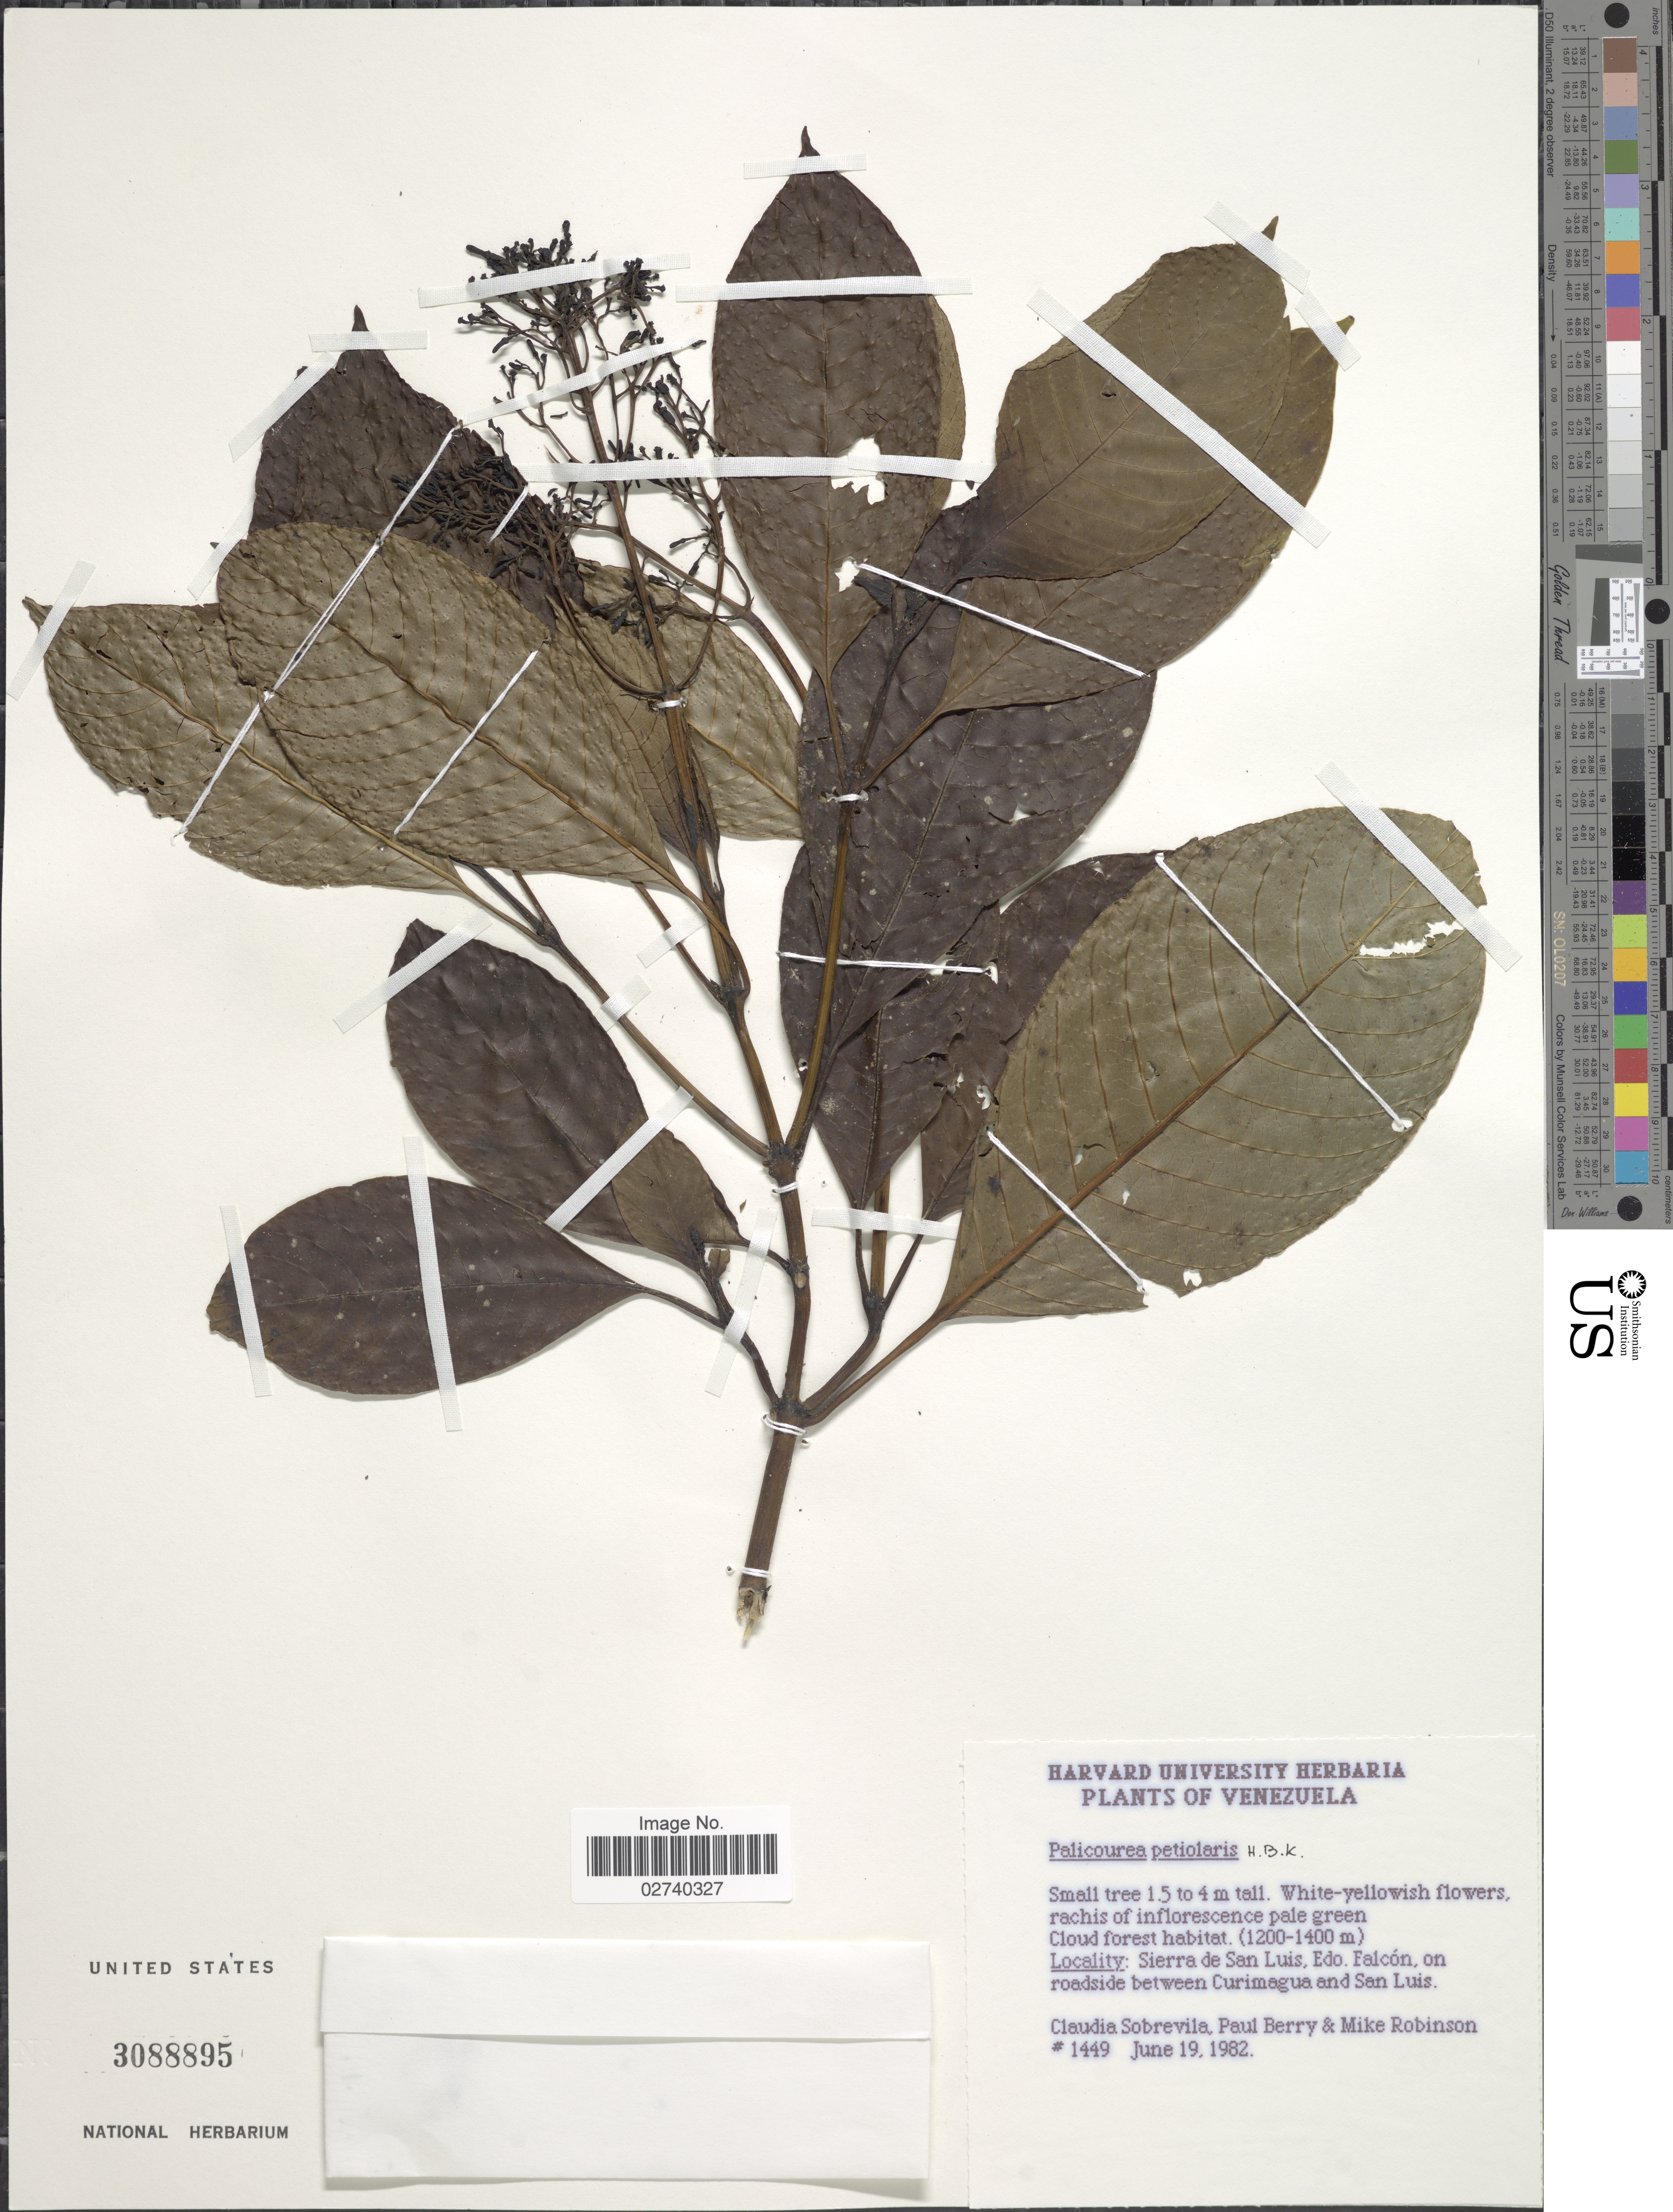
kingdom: Plantae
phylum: Tracheophyta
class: Magnoliopsida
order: Gentianales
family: Rubiaceae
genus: Palicourea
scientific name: Palicourea petiolaris Kunth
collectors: C. Sobrevila, P. Berry & M. Robinson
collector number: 1449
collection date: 1982-06-19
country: Venezuela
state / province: Falcón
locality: Sierra de San Luis, on roadside between Curimagua and San Luis.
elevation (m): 1200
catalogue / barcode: US 3088895